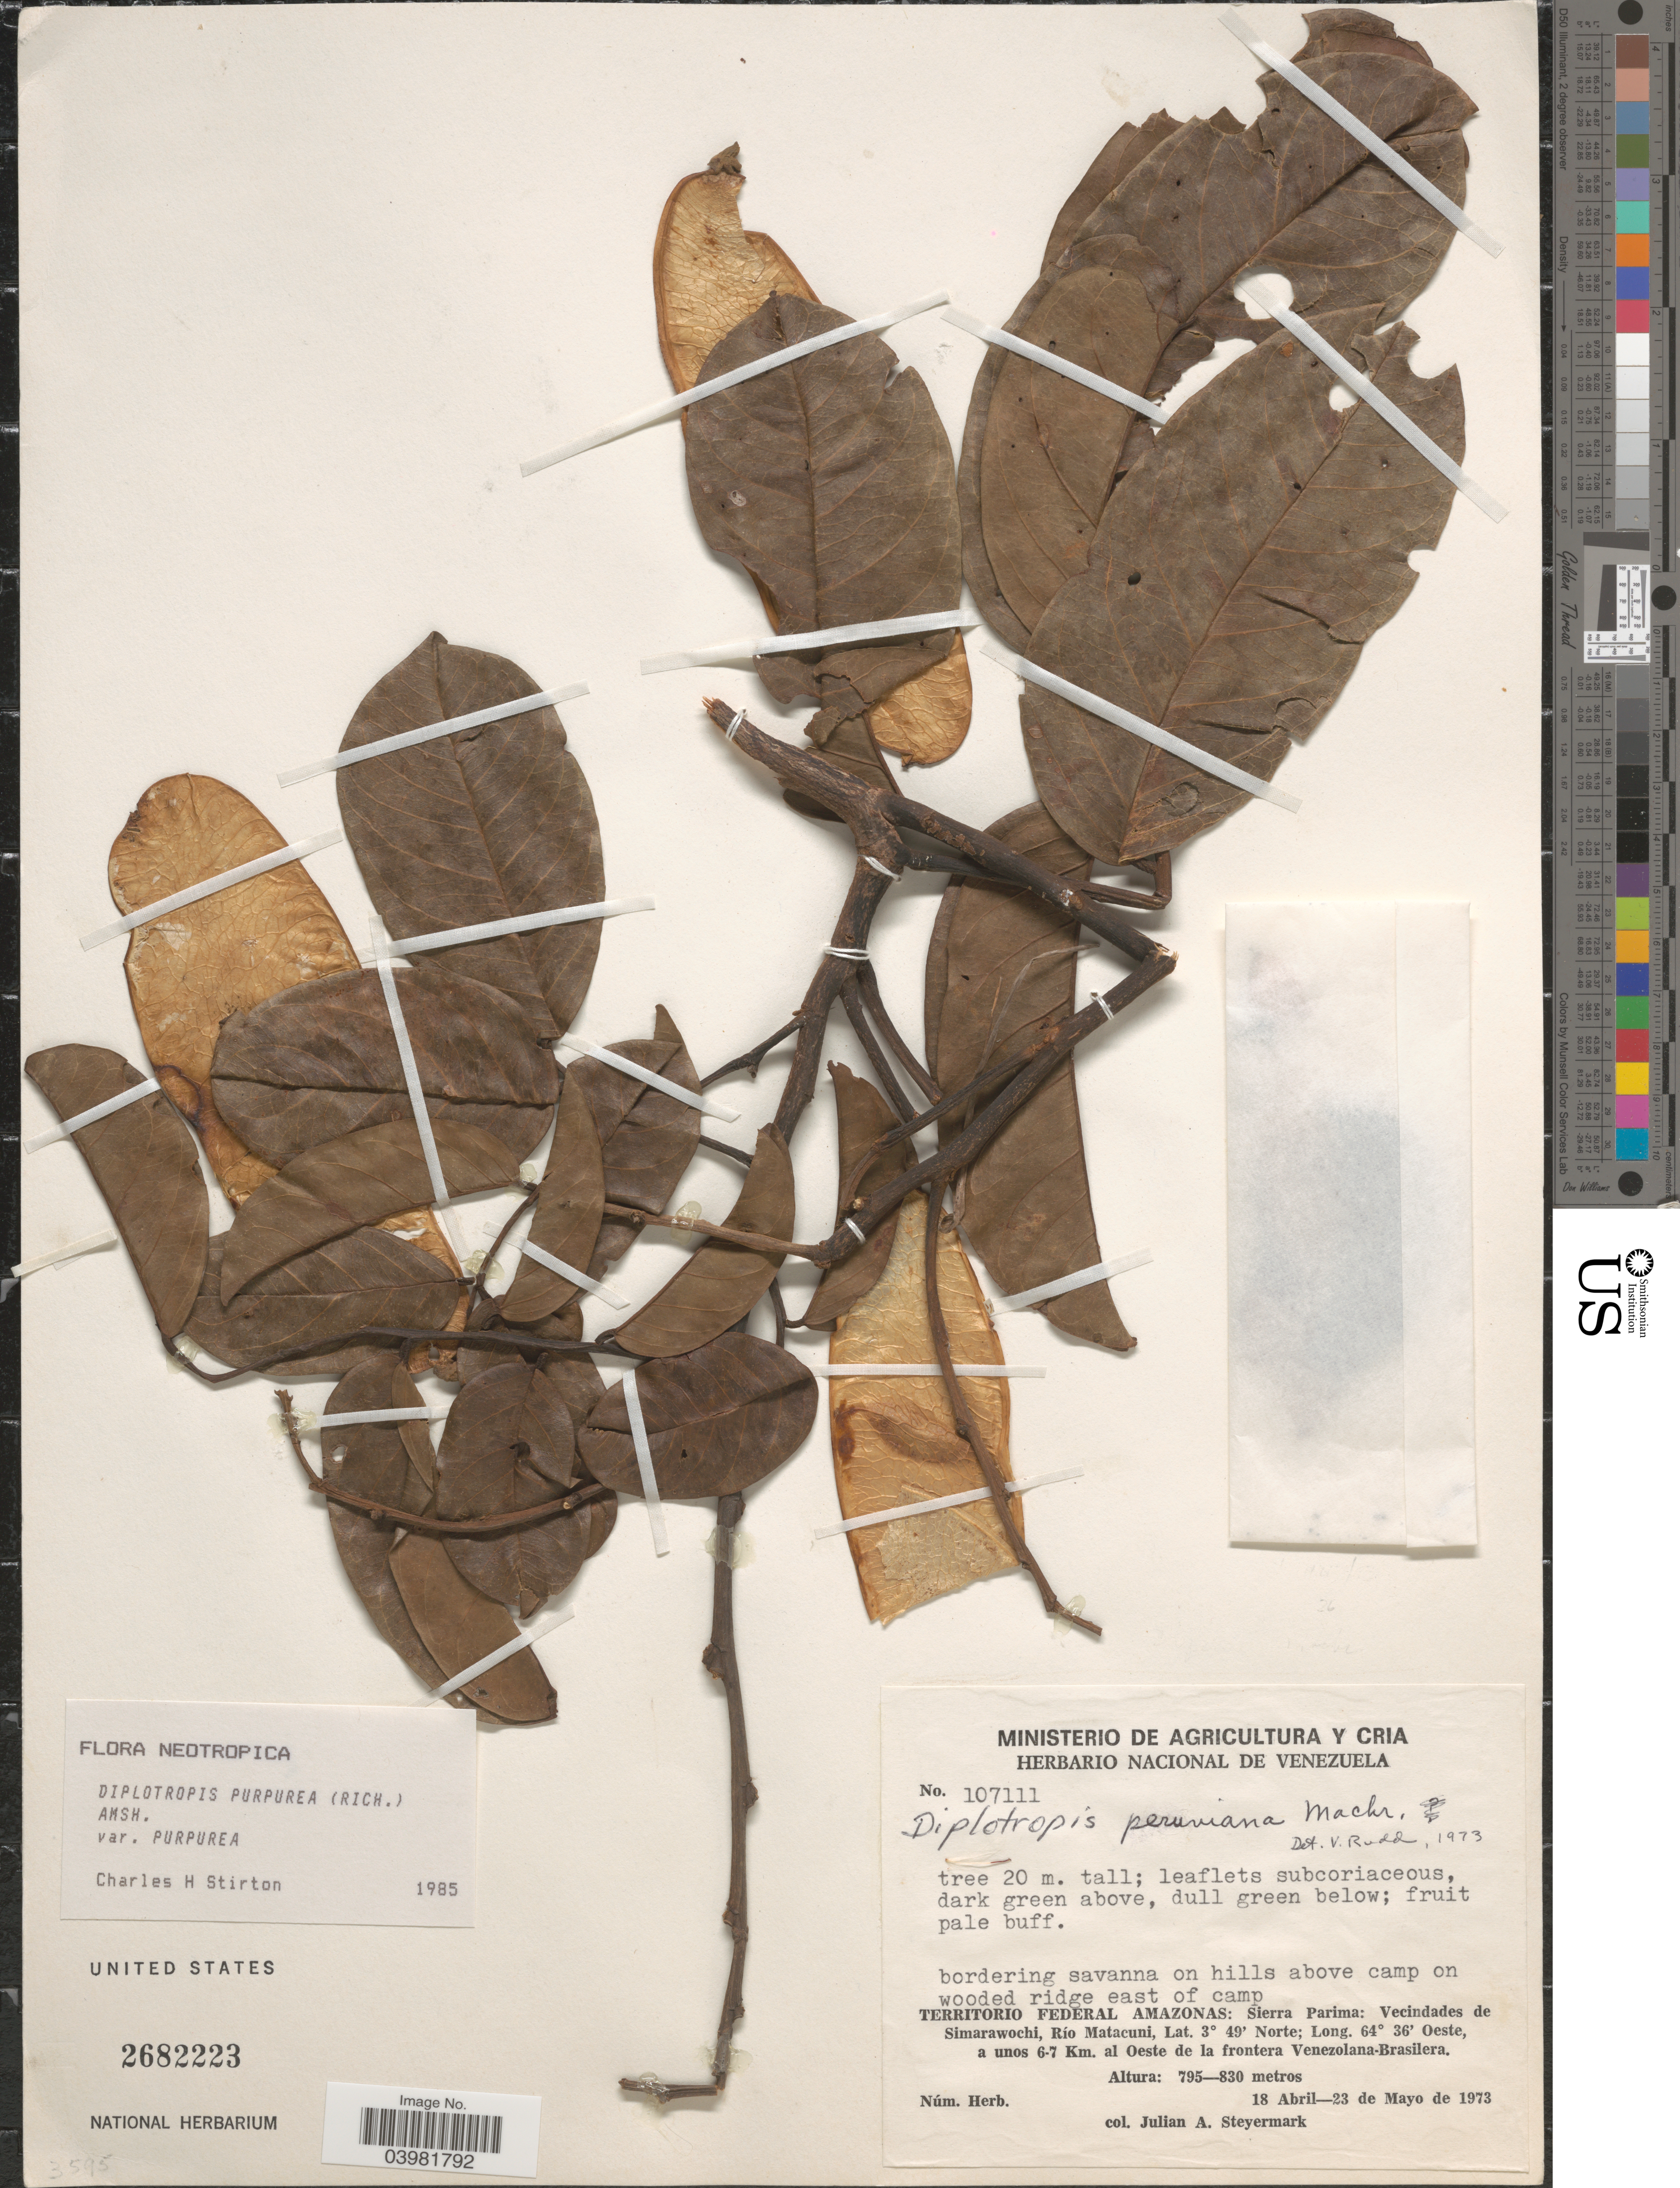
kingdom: Plantae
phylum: Tracheophyta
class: Magnoliopsida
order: Fabales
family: Fabaceae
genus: Diplotropis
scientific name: Diplotropis purpurea var. purpurea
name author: (Rich.) Amshoff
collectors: J. Steyermark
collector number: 107111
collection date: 1973-04-18/1973-05-23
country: Venezuela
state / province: Amazonas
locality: Bordering savanna on hills above camp on wooded ridge east of camp. Territorio Federal Amazonas: Sierra Parima: Vecindades de Simarawochi, Río Matacuni, a unos 6-7 Km. al Oeste de la frontera Venezolana-Brasilera.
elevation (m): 795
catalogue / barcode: US 2682223